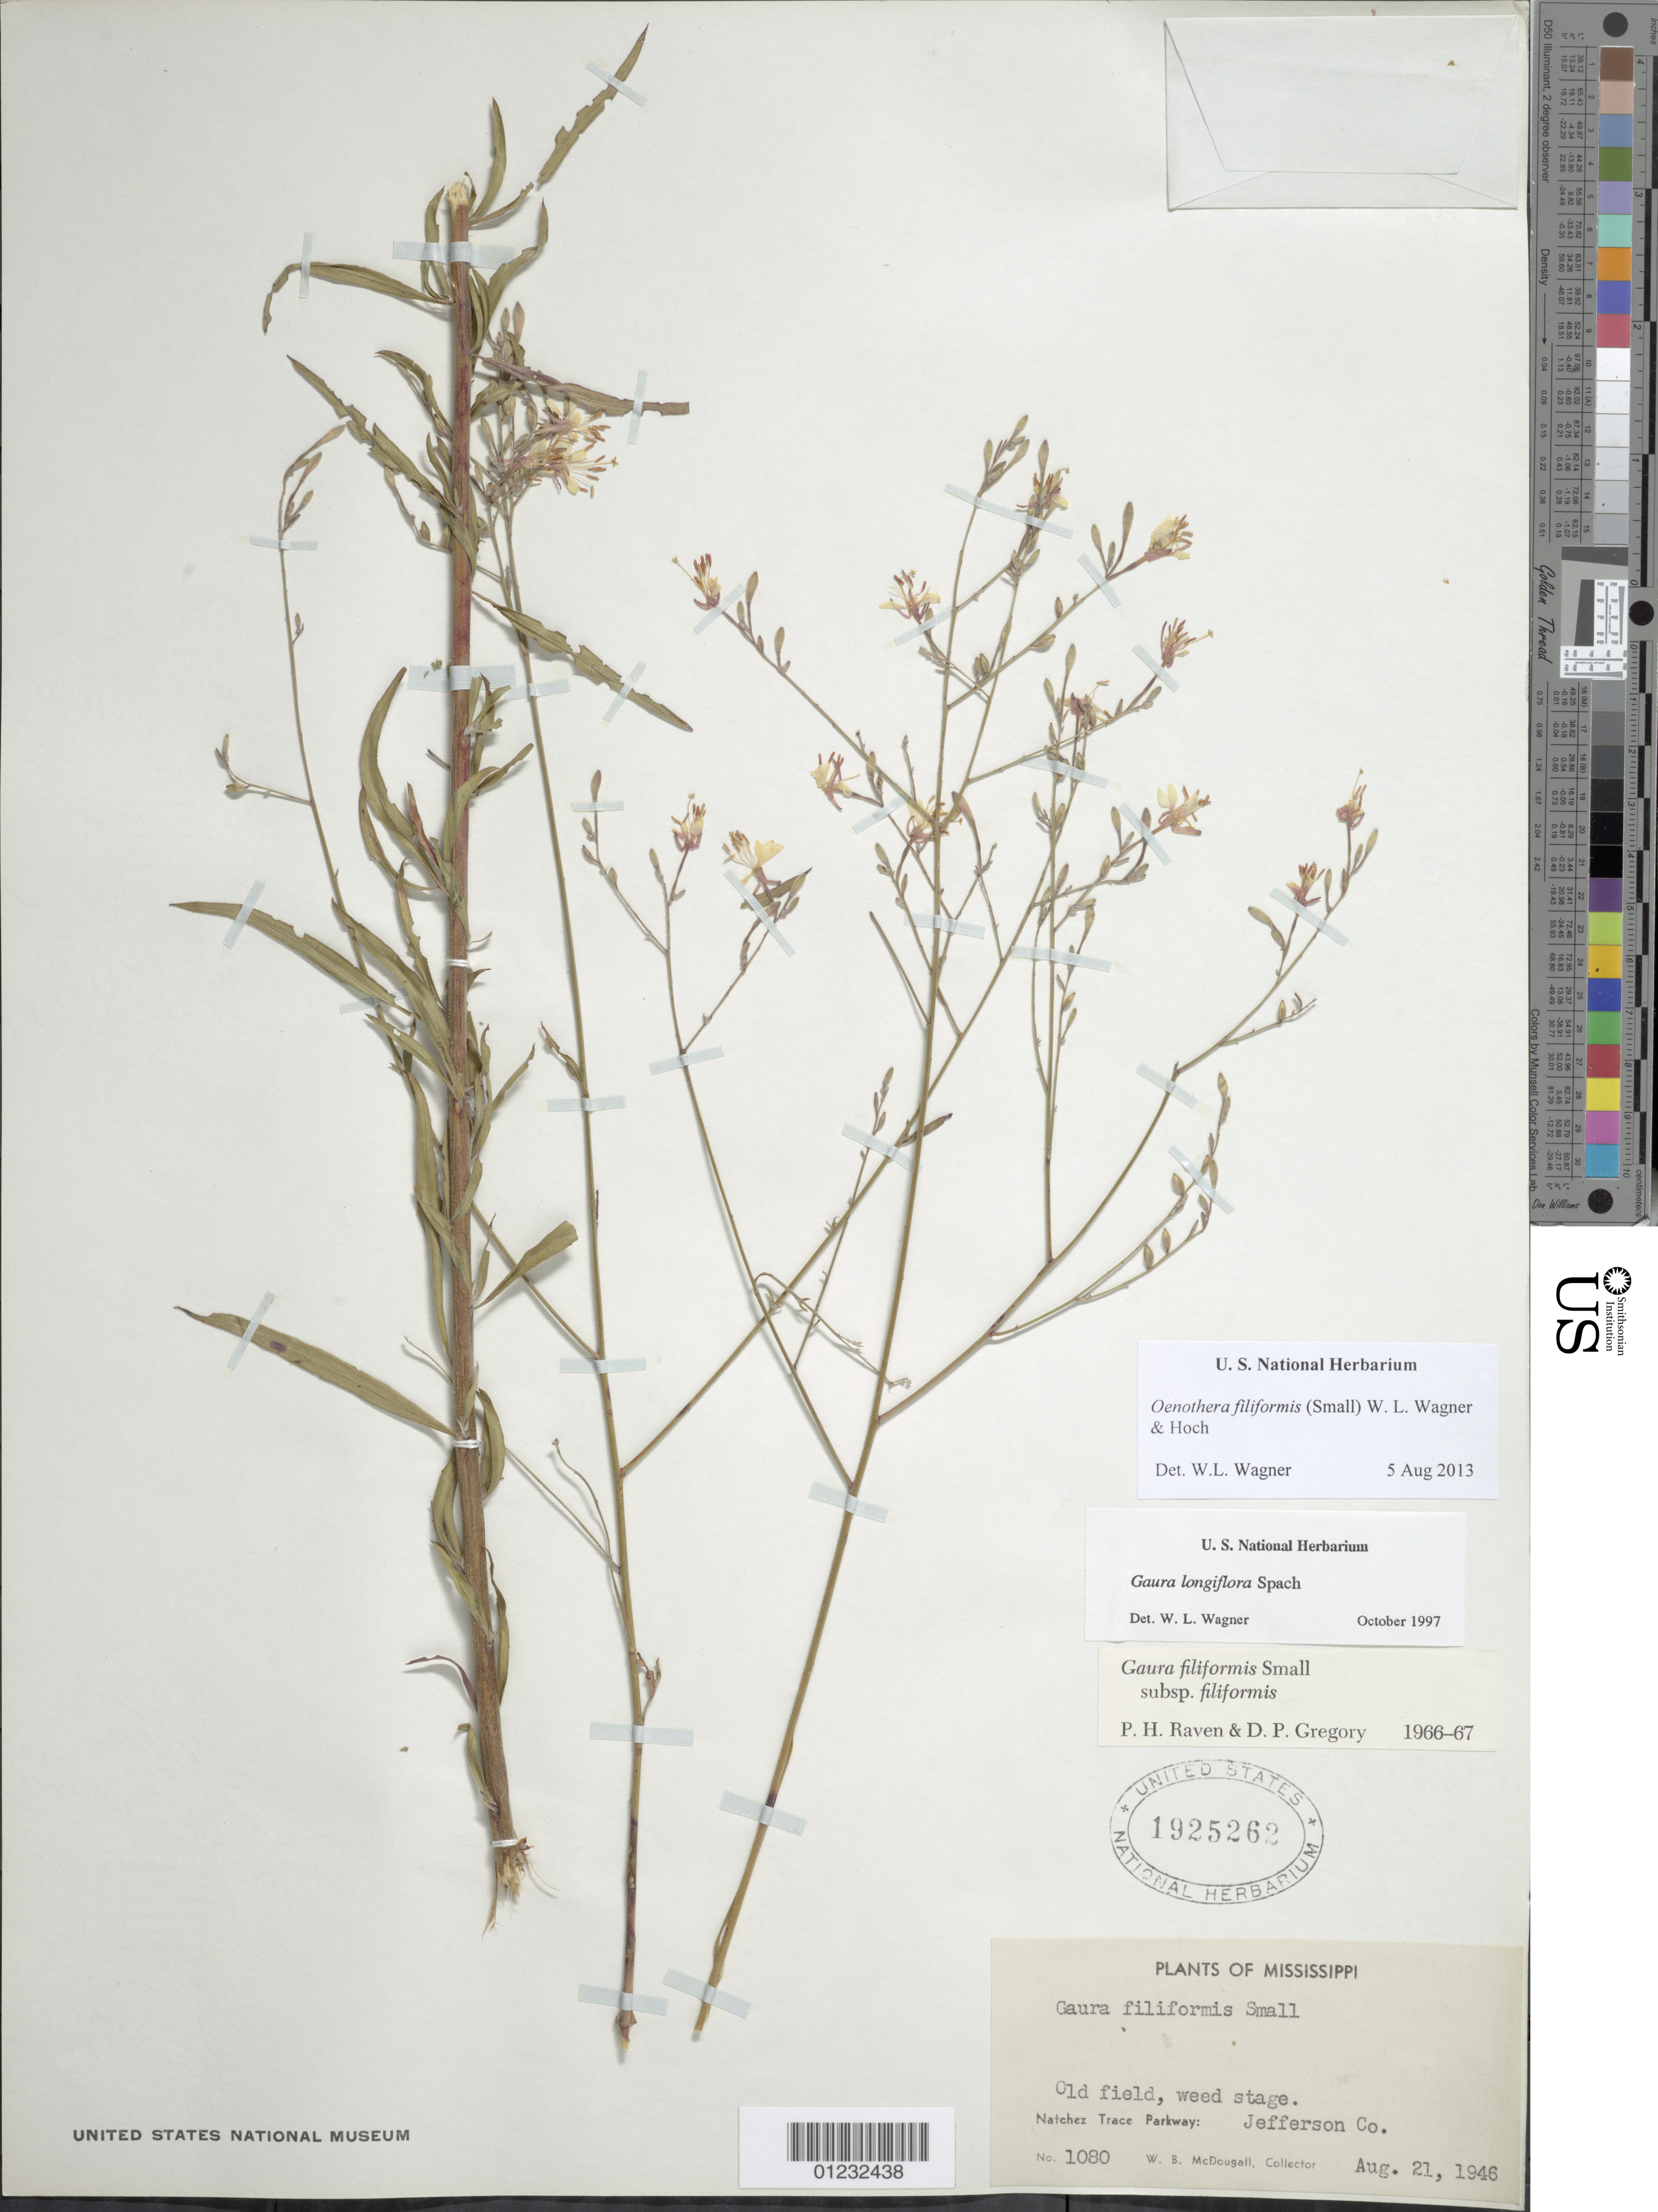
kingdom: Plantae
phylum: Tracheophyta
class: Magnoliopsida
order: Myrtales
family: Onagraceae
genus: Oenothera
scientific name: Oenothera filiformis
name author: (Small) W.L. Wagner & Hoch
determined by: Wagner, W. L., (BOT), Smithsonian Institution - National Museum of Natural History (UNITED STATES)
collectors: W. B. McDougall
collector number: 1080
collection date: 1946-08-21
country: United States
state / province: Mississippi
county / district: Jefferson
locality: Natchez Trace Parkway.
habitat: Old field.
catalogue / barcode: US 1925262